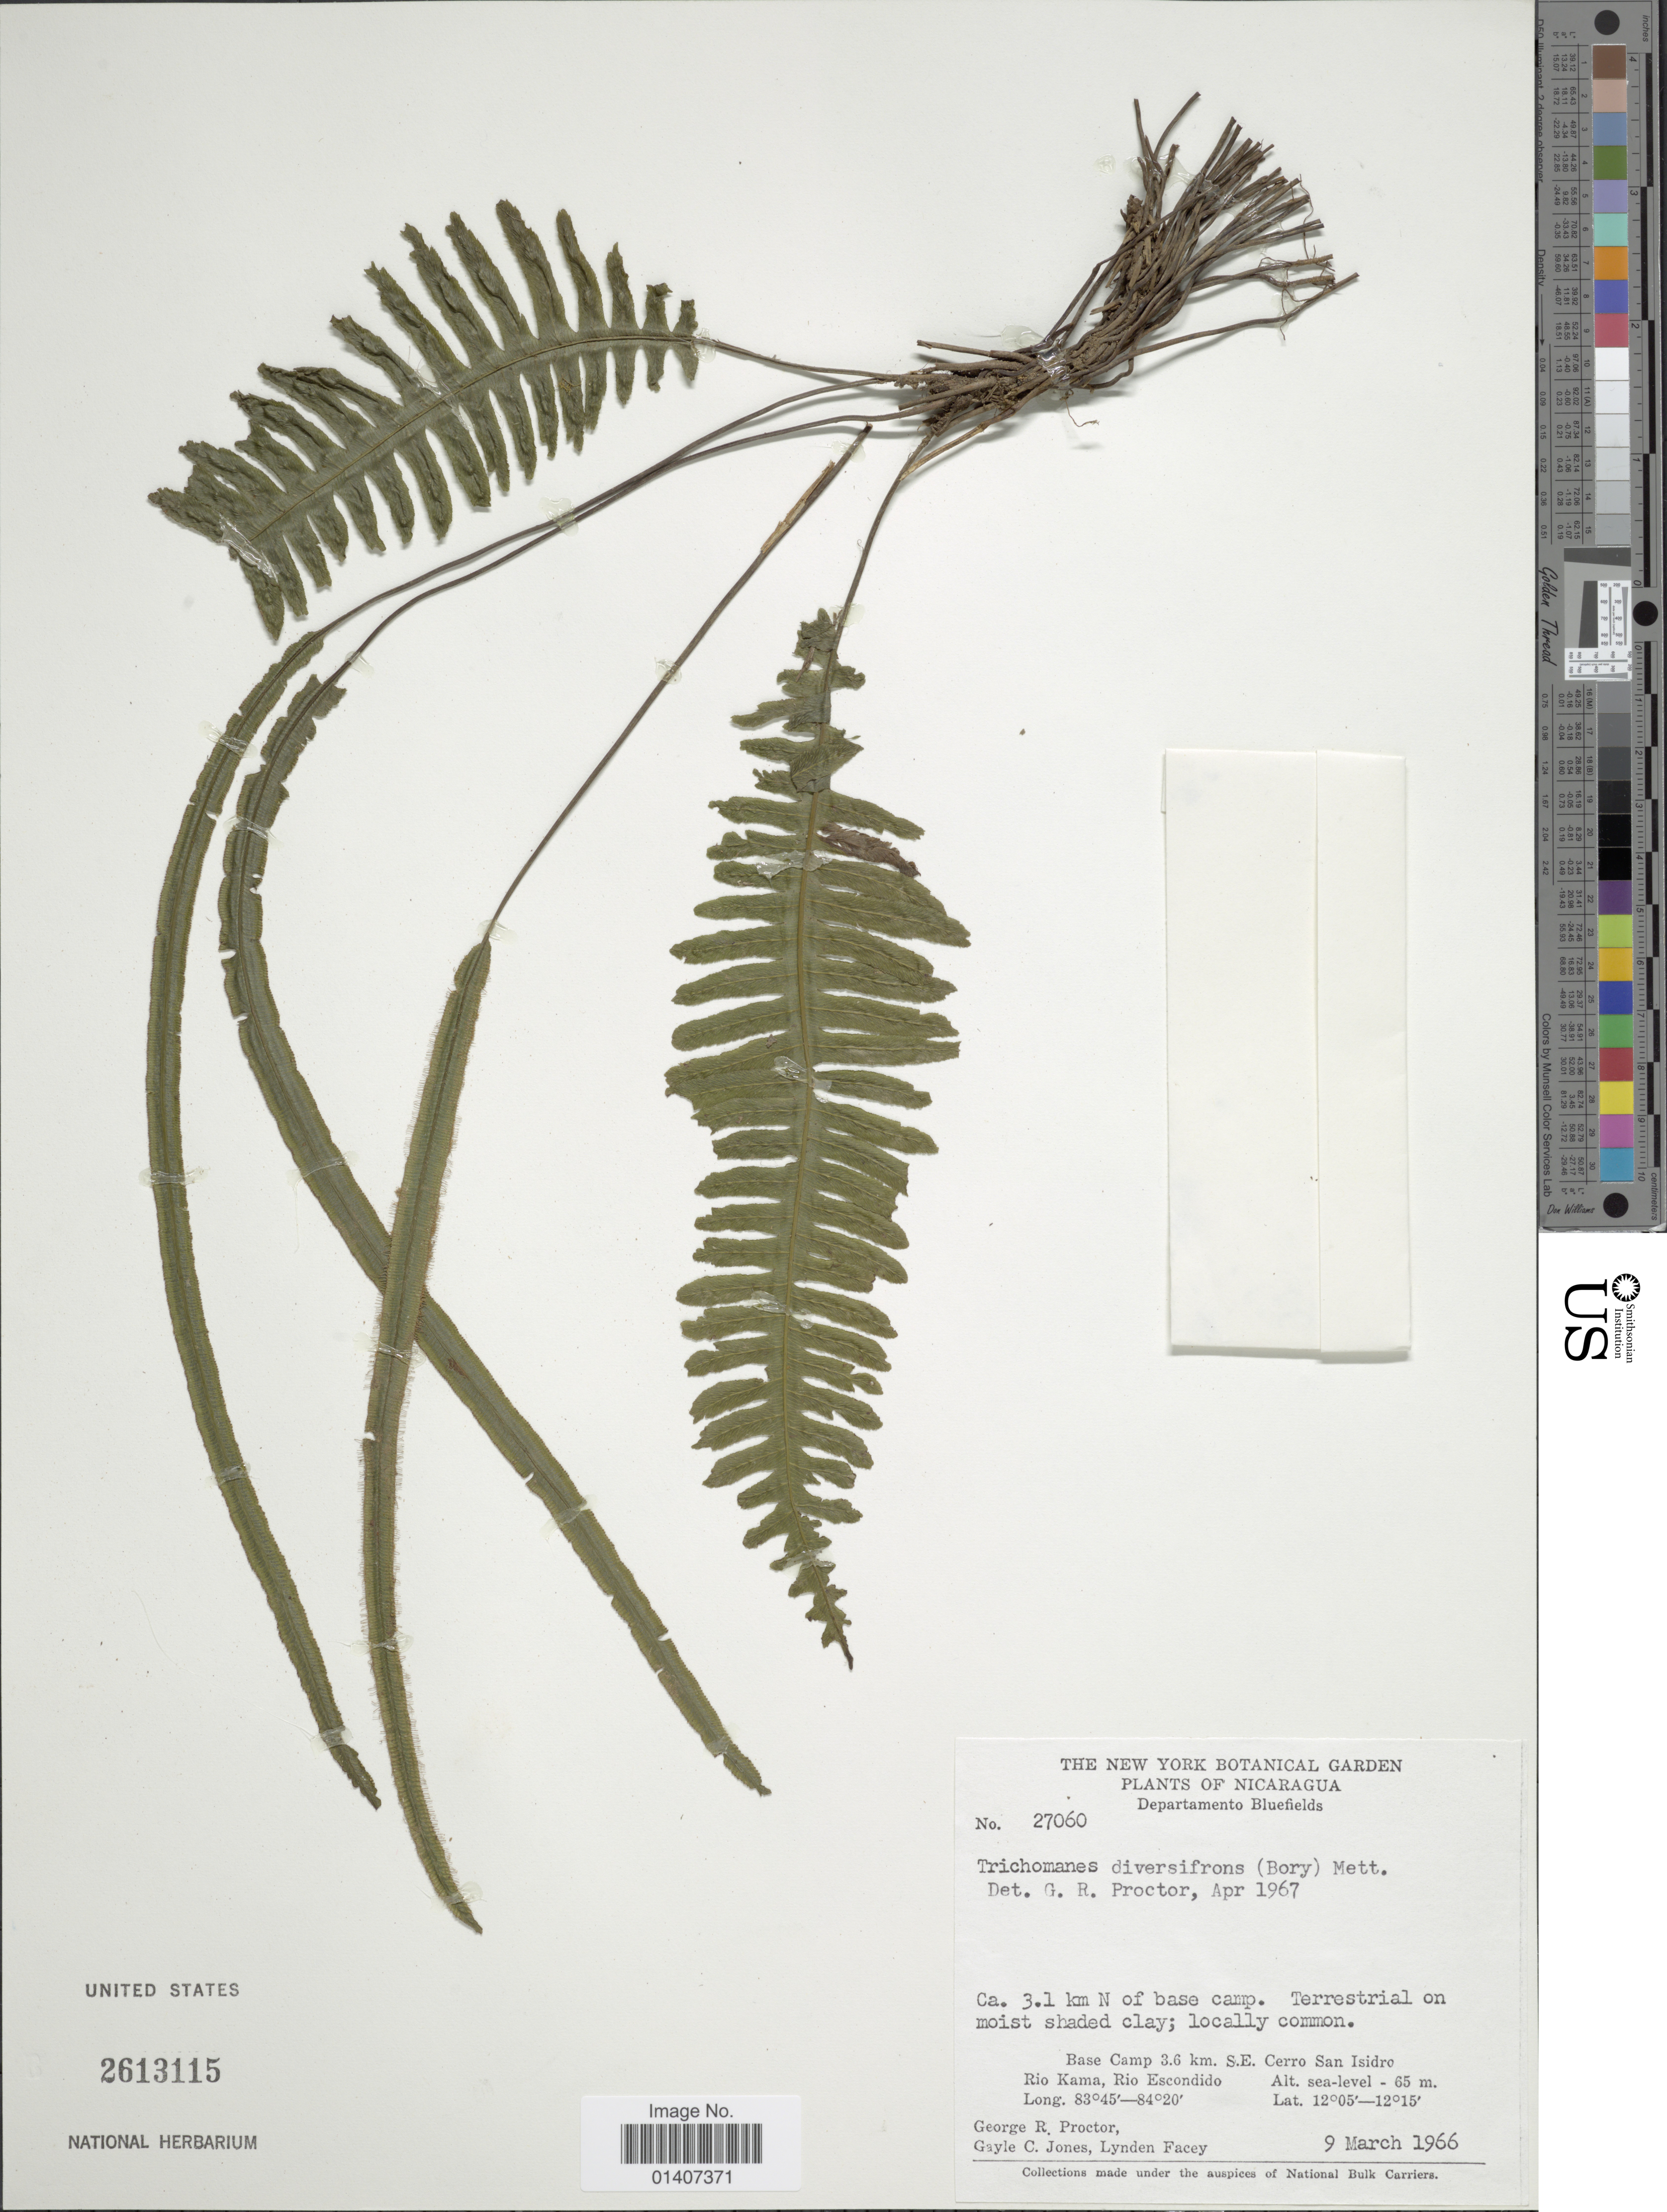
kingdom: Plantae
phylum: Tracheophyta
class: Polypodiopsida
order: Hymenophyllales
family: Hymenophyllaceae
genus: Trichomanes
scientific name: Trichomanes diversifrons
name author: (Bory) Mett. ex Sadeb.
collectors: G. R. Proctor, G. C. Jones & L. Facey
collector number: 27060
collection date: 1966-03-09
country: Nicaragua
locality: Departamento Bluefields, ca. 31km N of base camp, 3.6km S.E. Cerro San Isidoro, Rio Kama, Rio Escondido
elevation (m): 65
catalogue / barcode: US 2613115